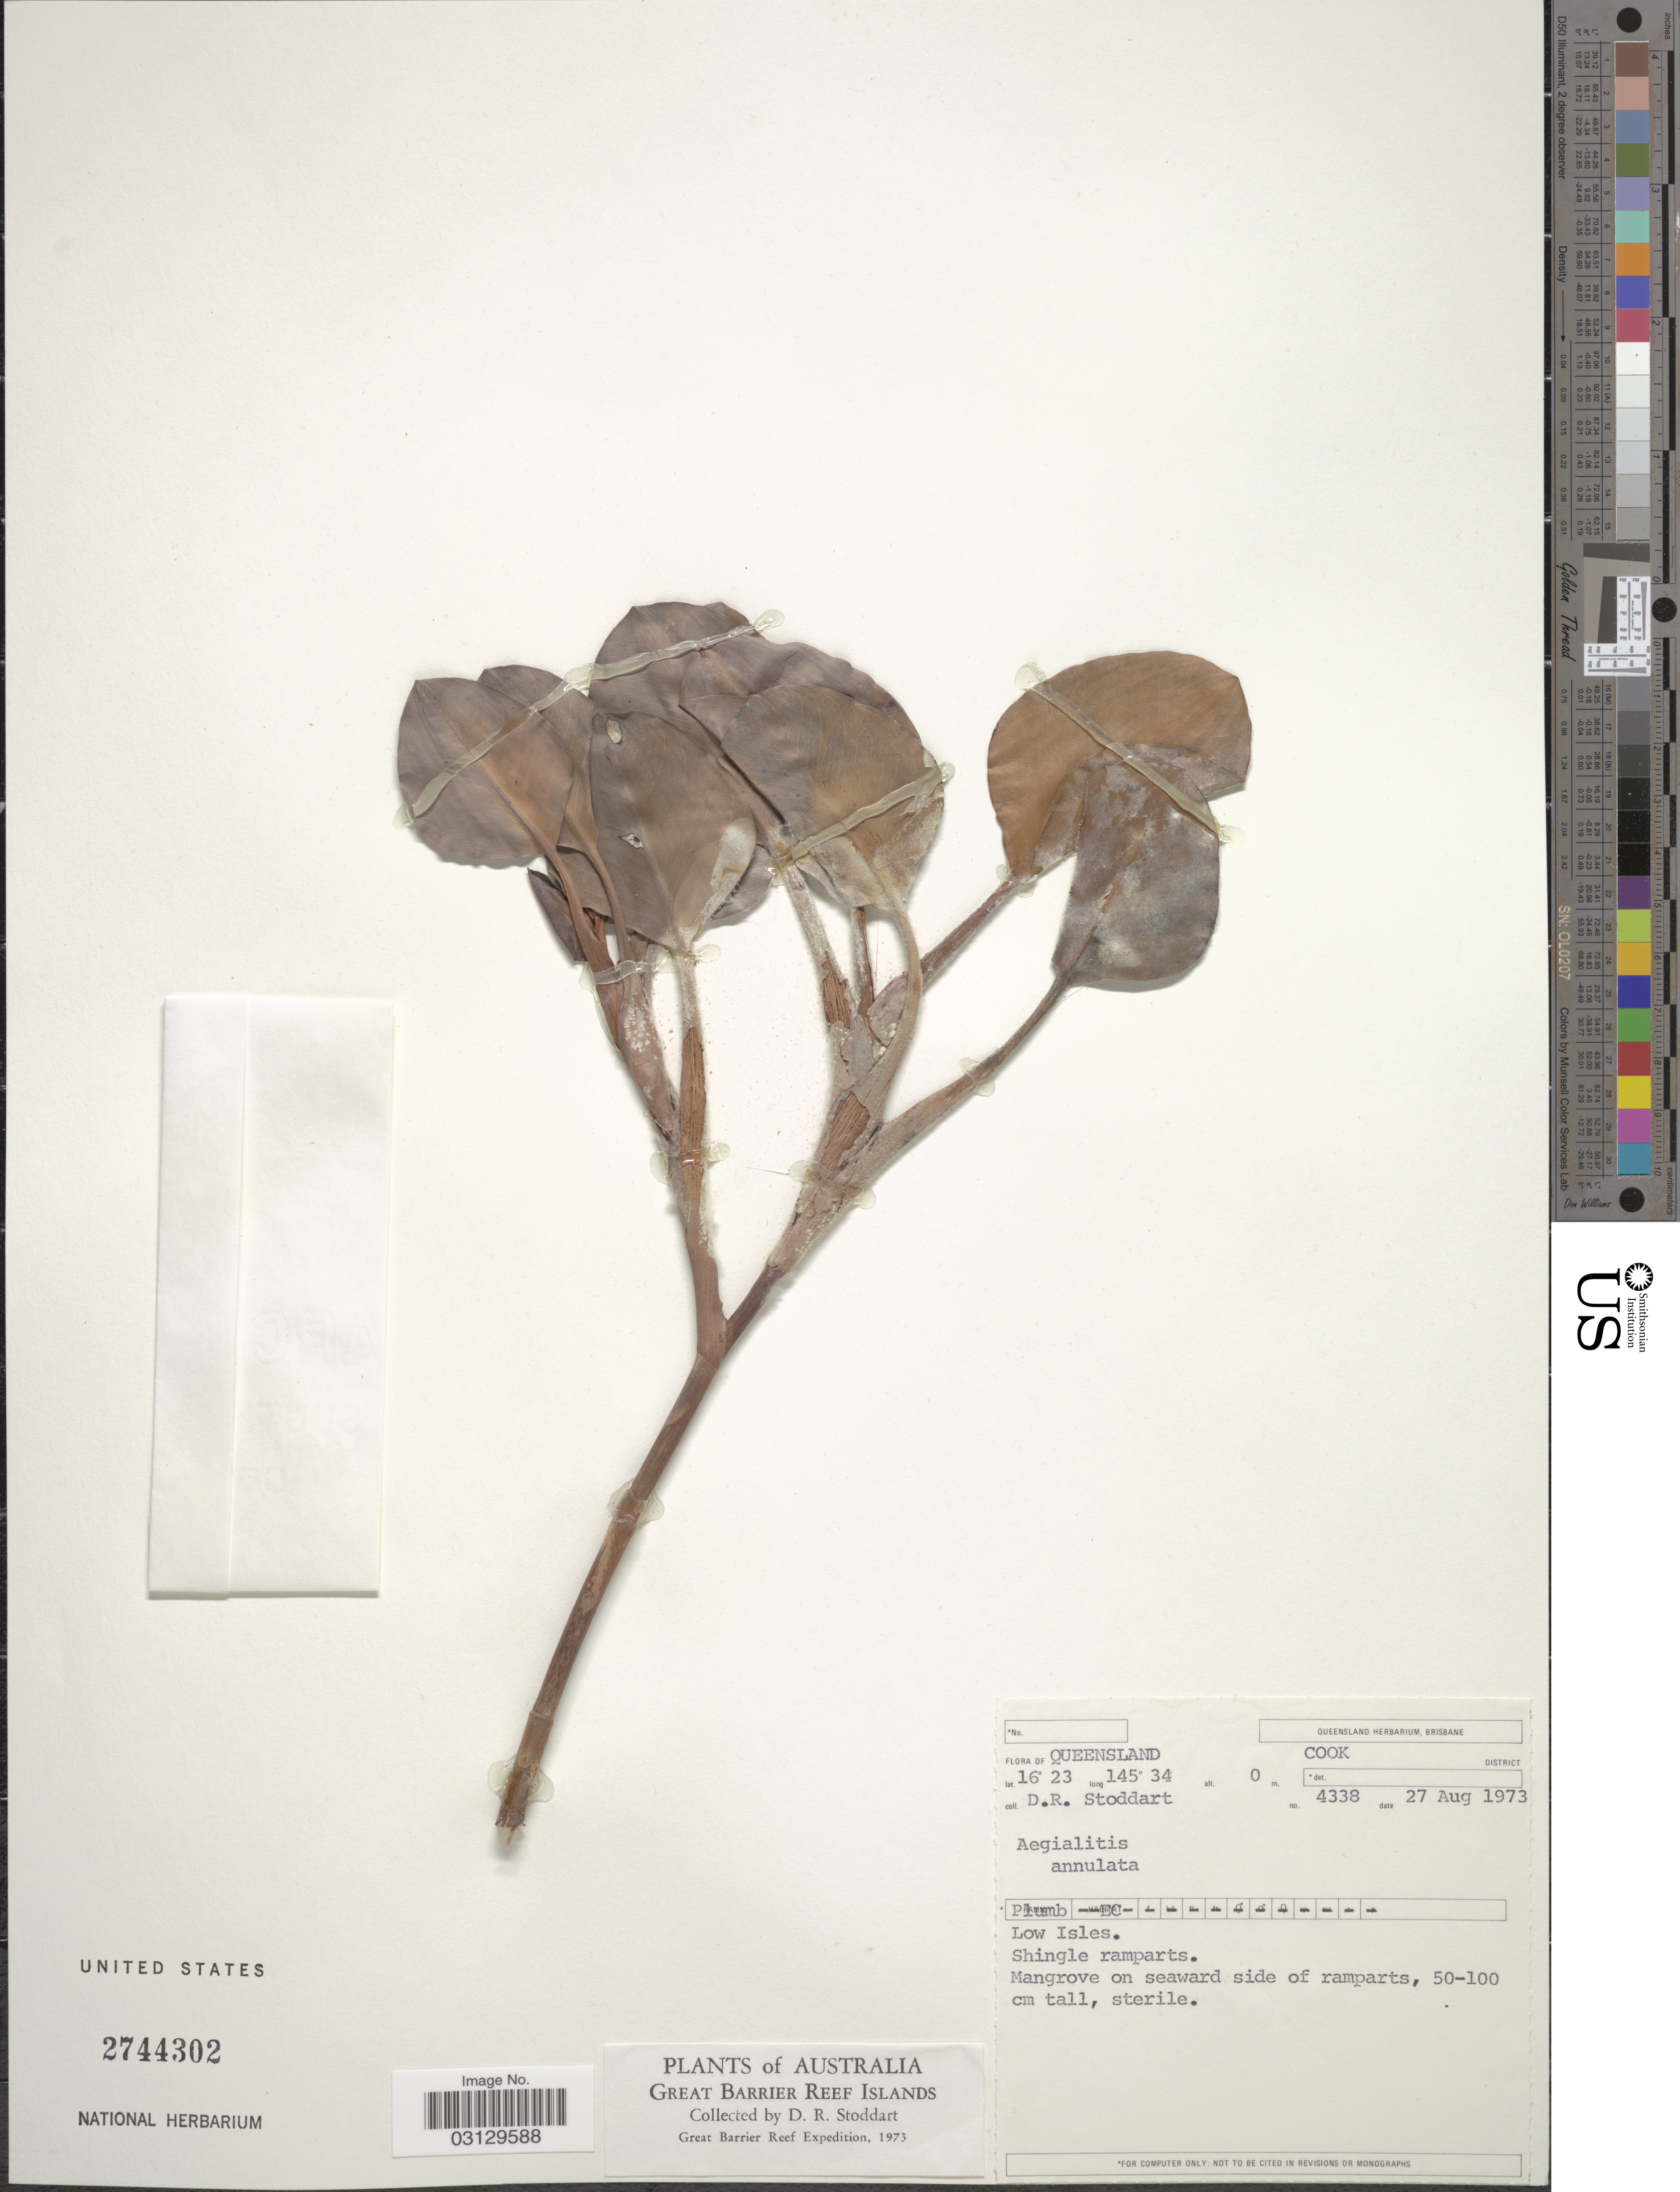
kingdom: Plantae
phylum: Tracheophyta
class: Magnoliopsida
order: Caryophyllales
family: Plumbaginaceae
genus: Aegialitis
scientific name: Aegialitis annulata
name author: R. Br.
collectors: D. R. Stoddart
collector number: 4338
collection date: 1973-08-27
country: Australia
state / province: Queensland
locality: Cook District. Low Isles.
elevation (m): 0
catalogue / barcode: US 2744302